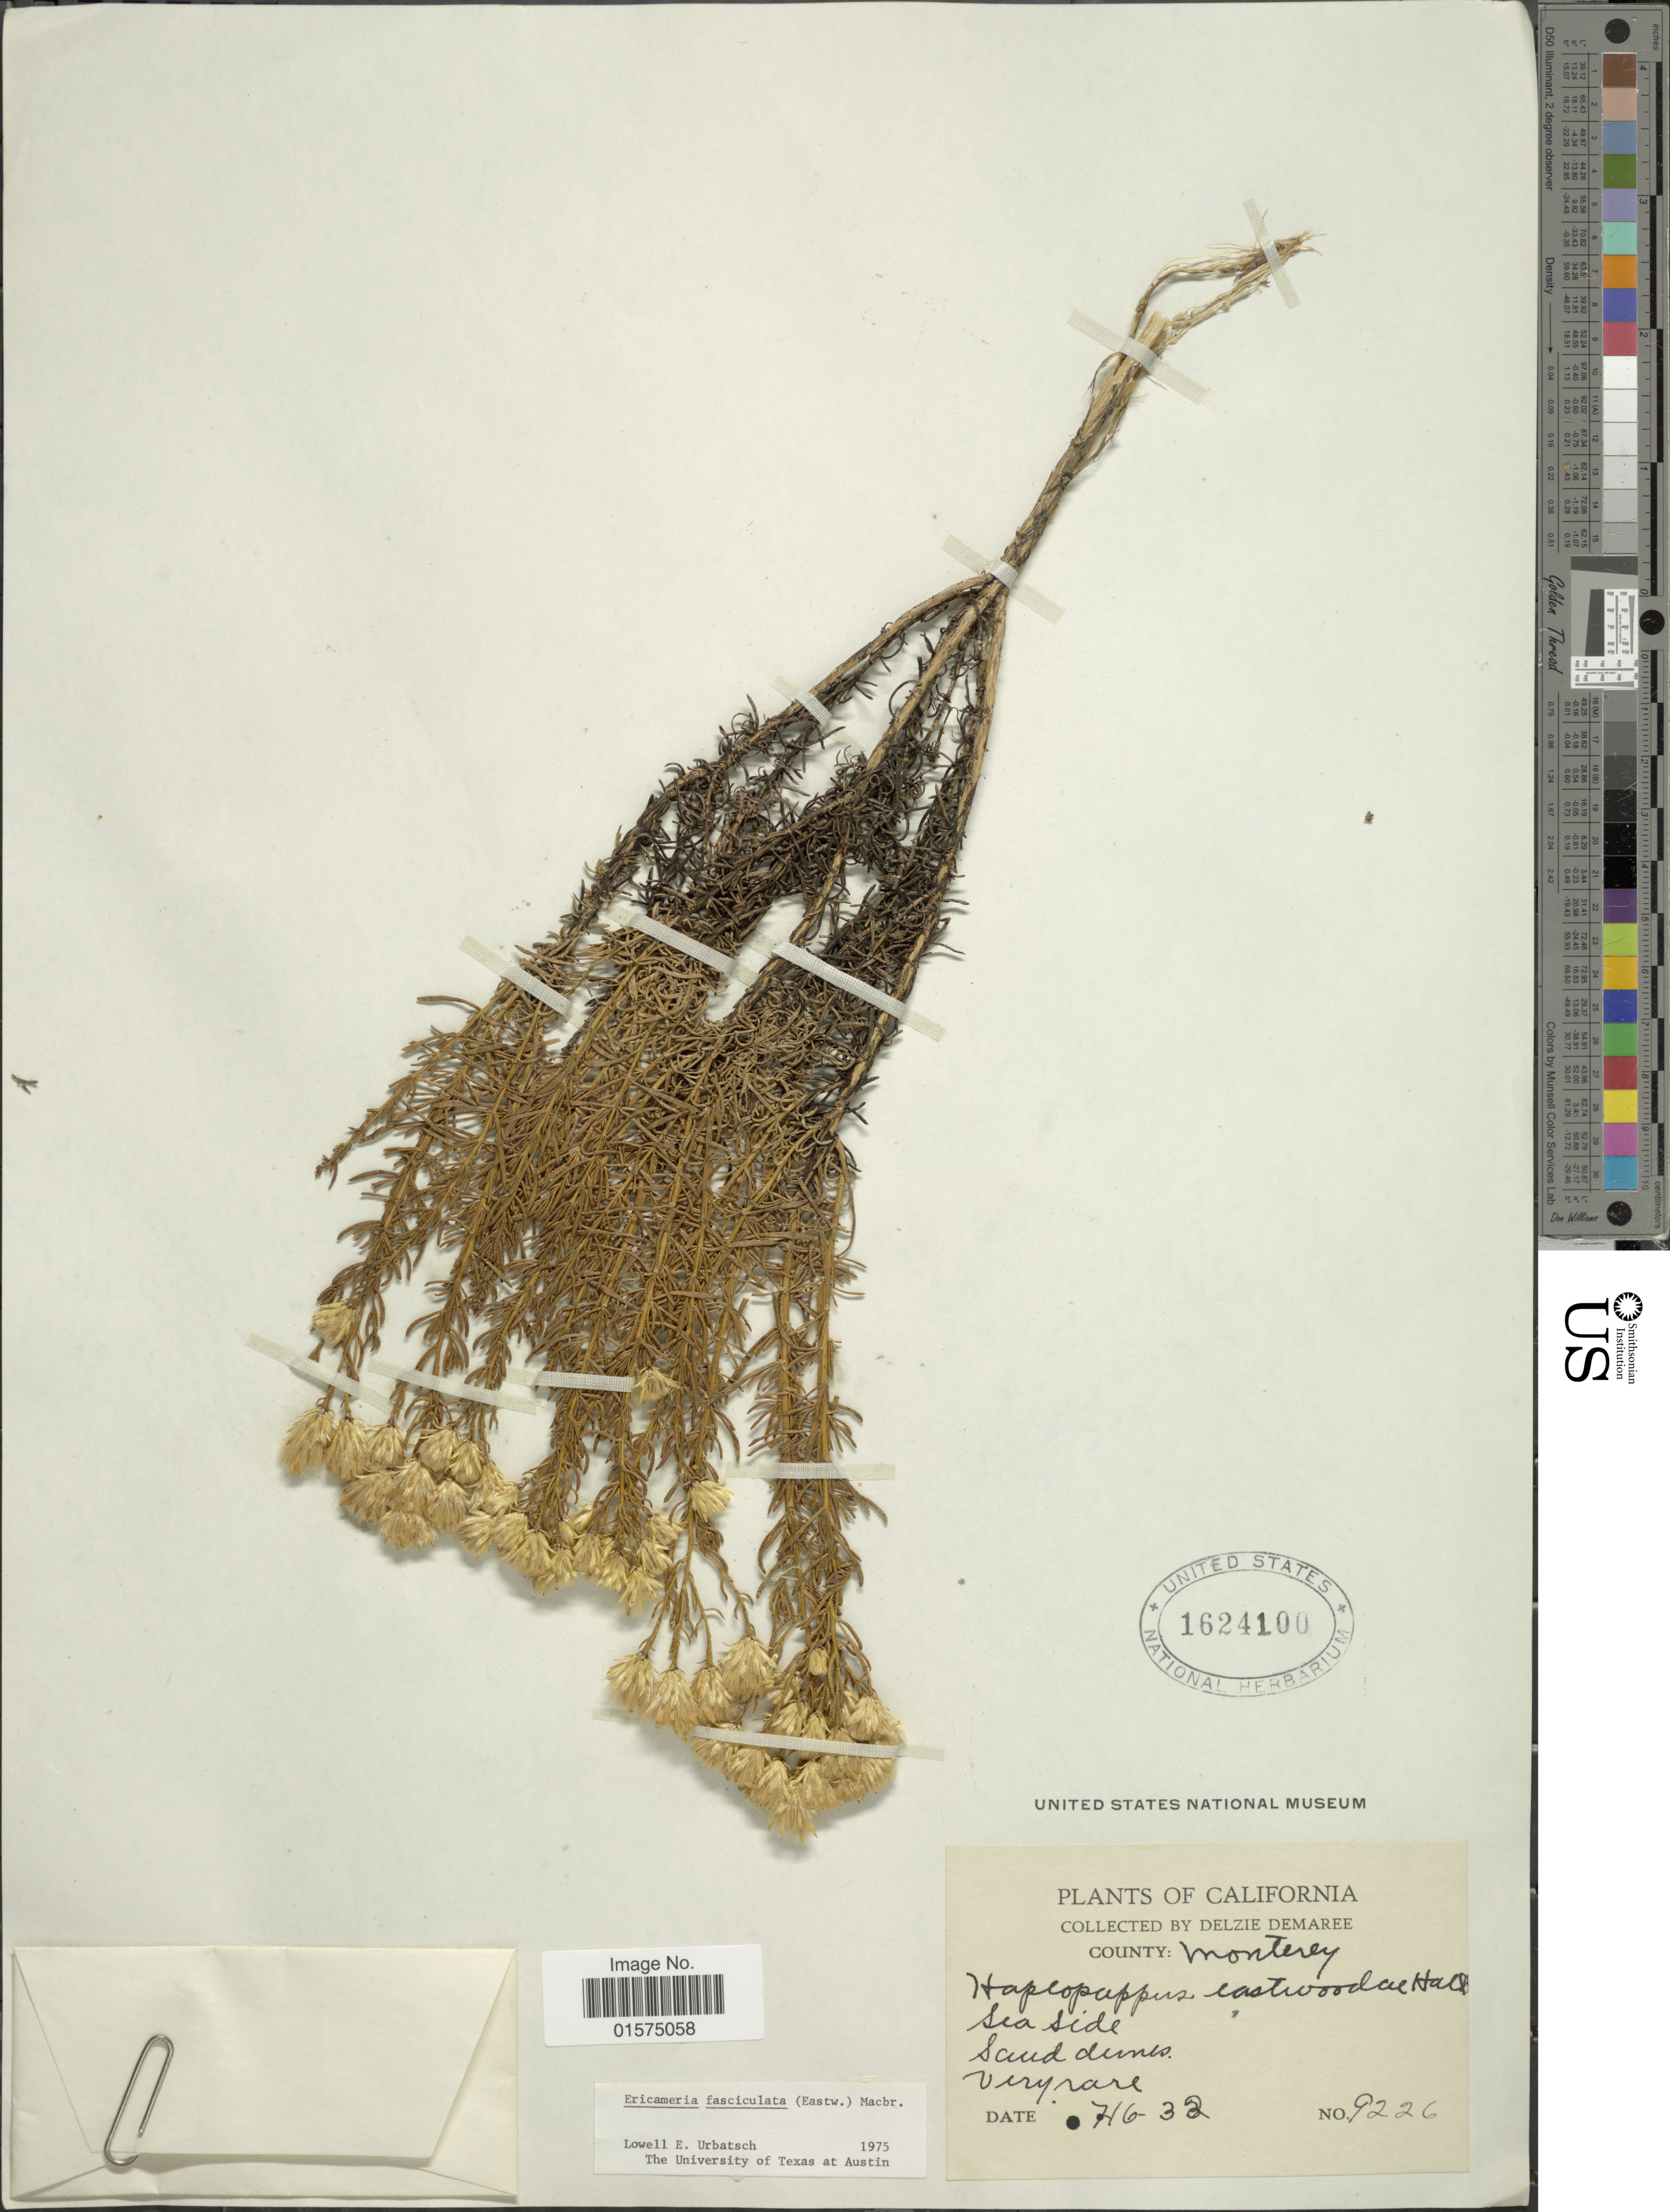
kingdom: Plantae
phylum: Tracheophyta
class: Magnoliopsida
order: Asterales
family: Asteraceae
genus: Ericameria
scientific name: Ericameria fasciculata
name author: J.F. Macbr.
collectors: D. Demaree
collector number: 9226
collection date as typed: Transcribed d/m/y: 16/7/32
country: United States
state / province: California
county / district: Monterey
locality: County: Monterey. sea side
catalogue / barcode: US 1624100